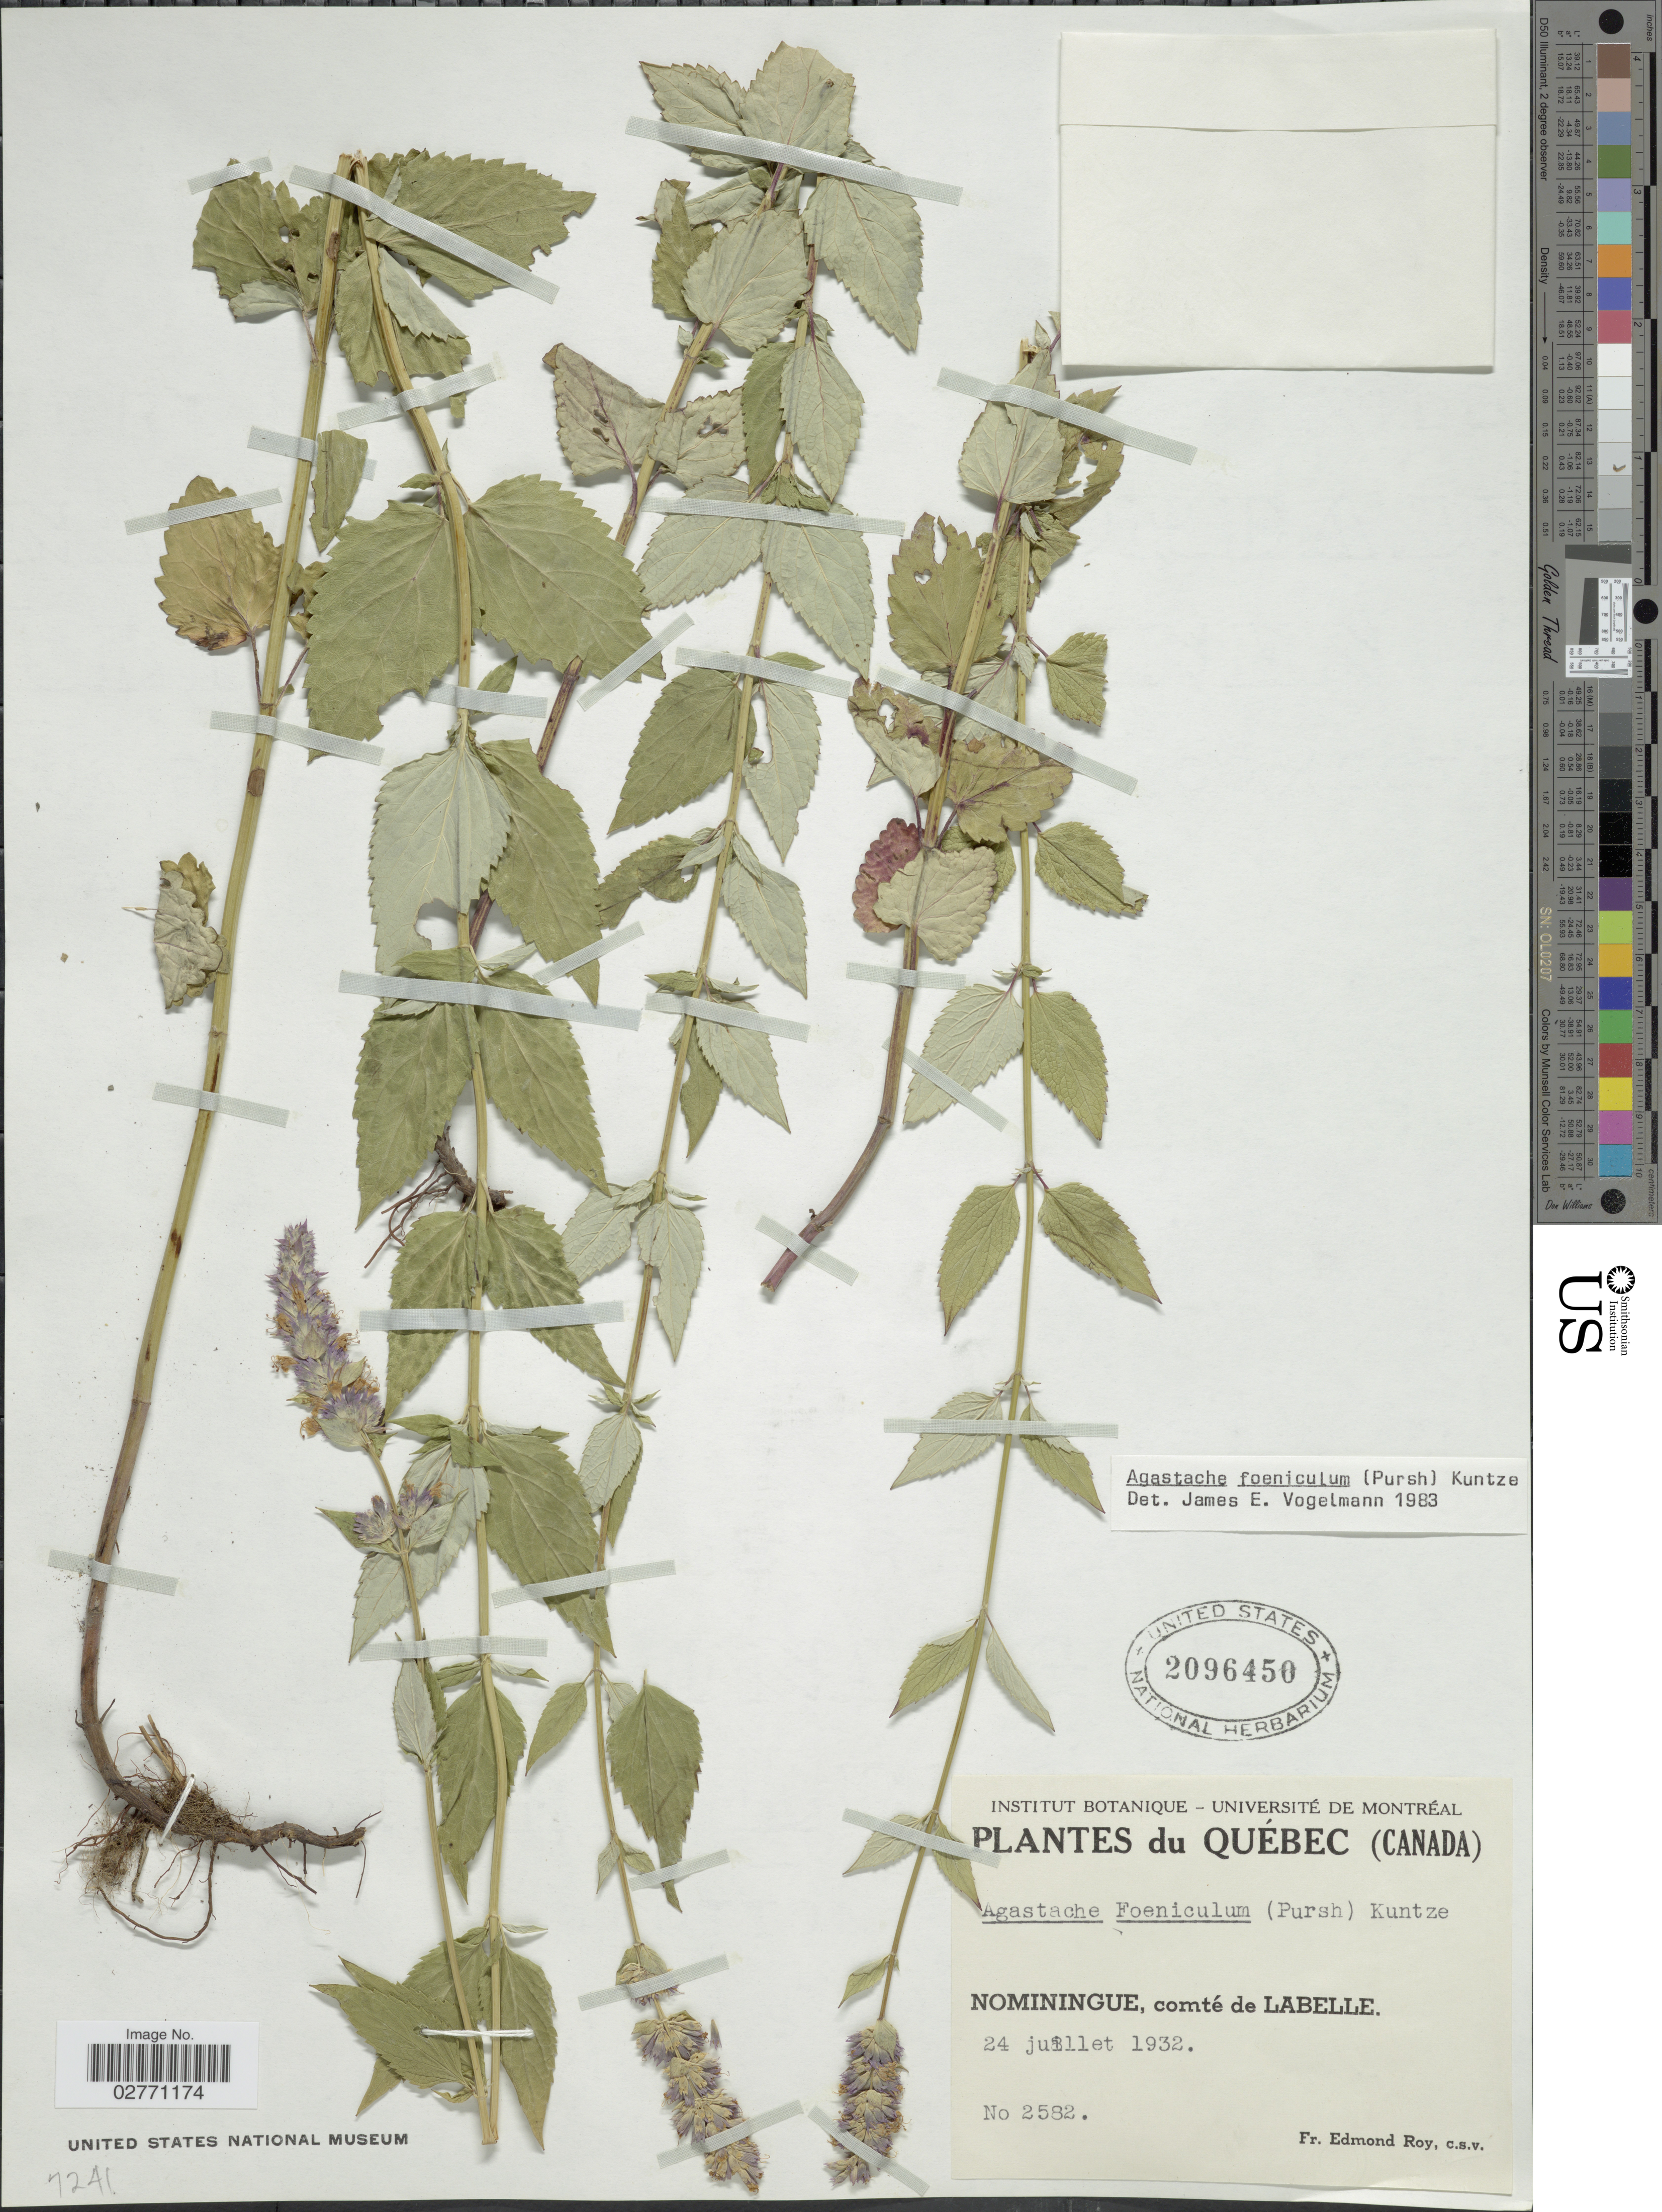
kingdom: Plantae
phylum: Tracheophyta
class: Magnoliopsida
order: Lamiales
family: Lamiaceae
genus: Agastache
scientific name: Agastache foeniculum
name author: (Pursh) Kuntze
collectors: E. Roy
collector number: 2582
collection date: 1932-07-24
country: Canada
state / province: Quebec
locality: Nominingue, comté de Labelle.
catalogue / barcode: US 2096450